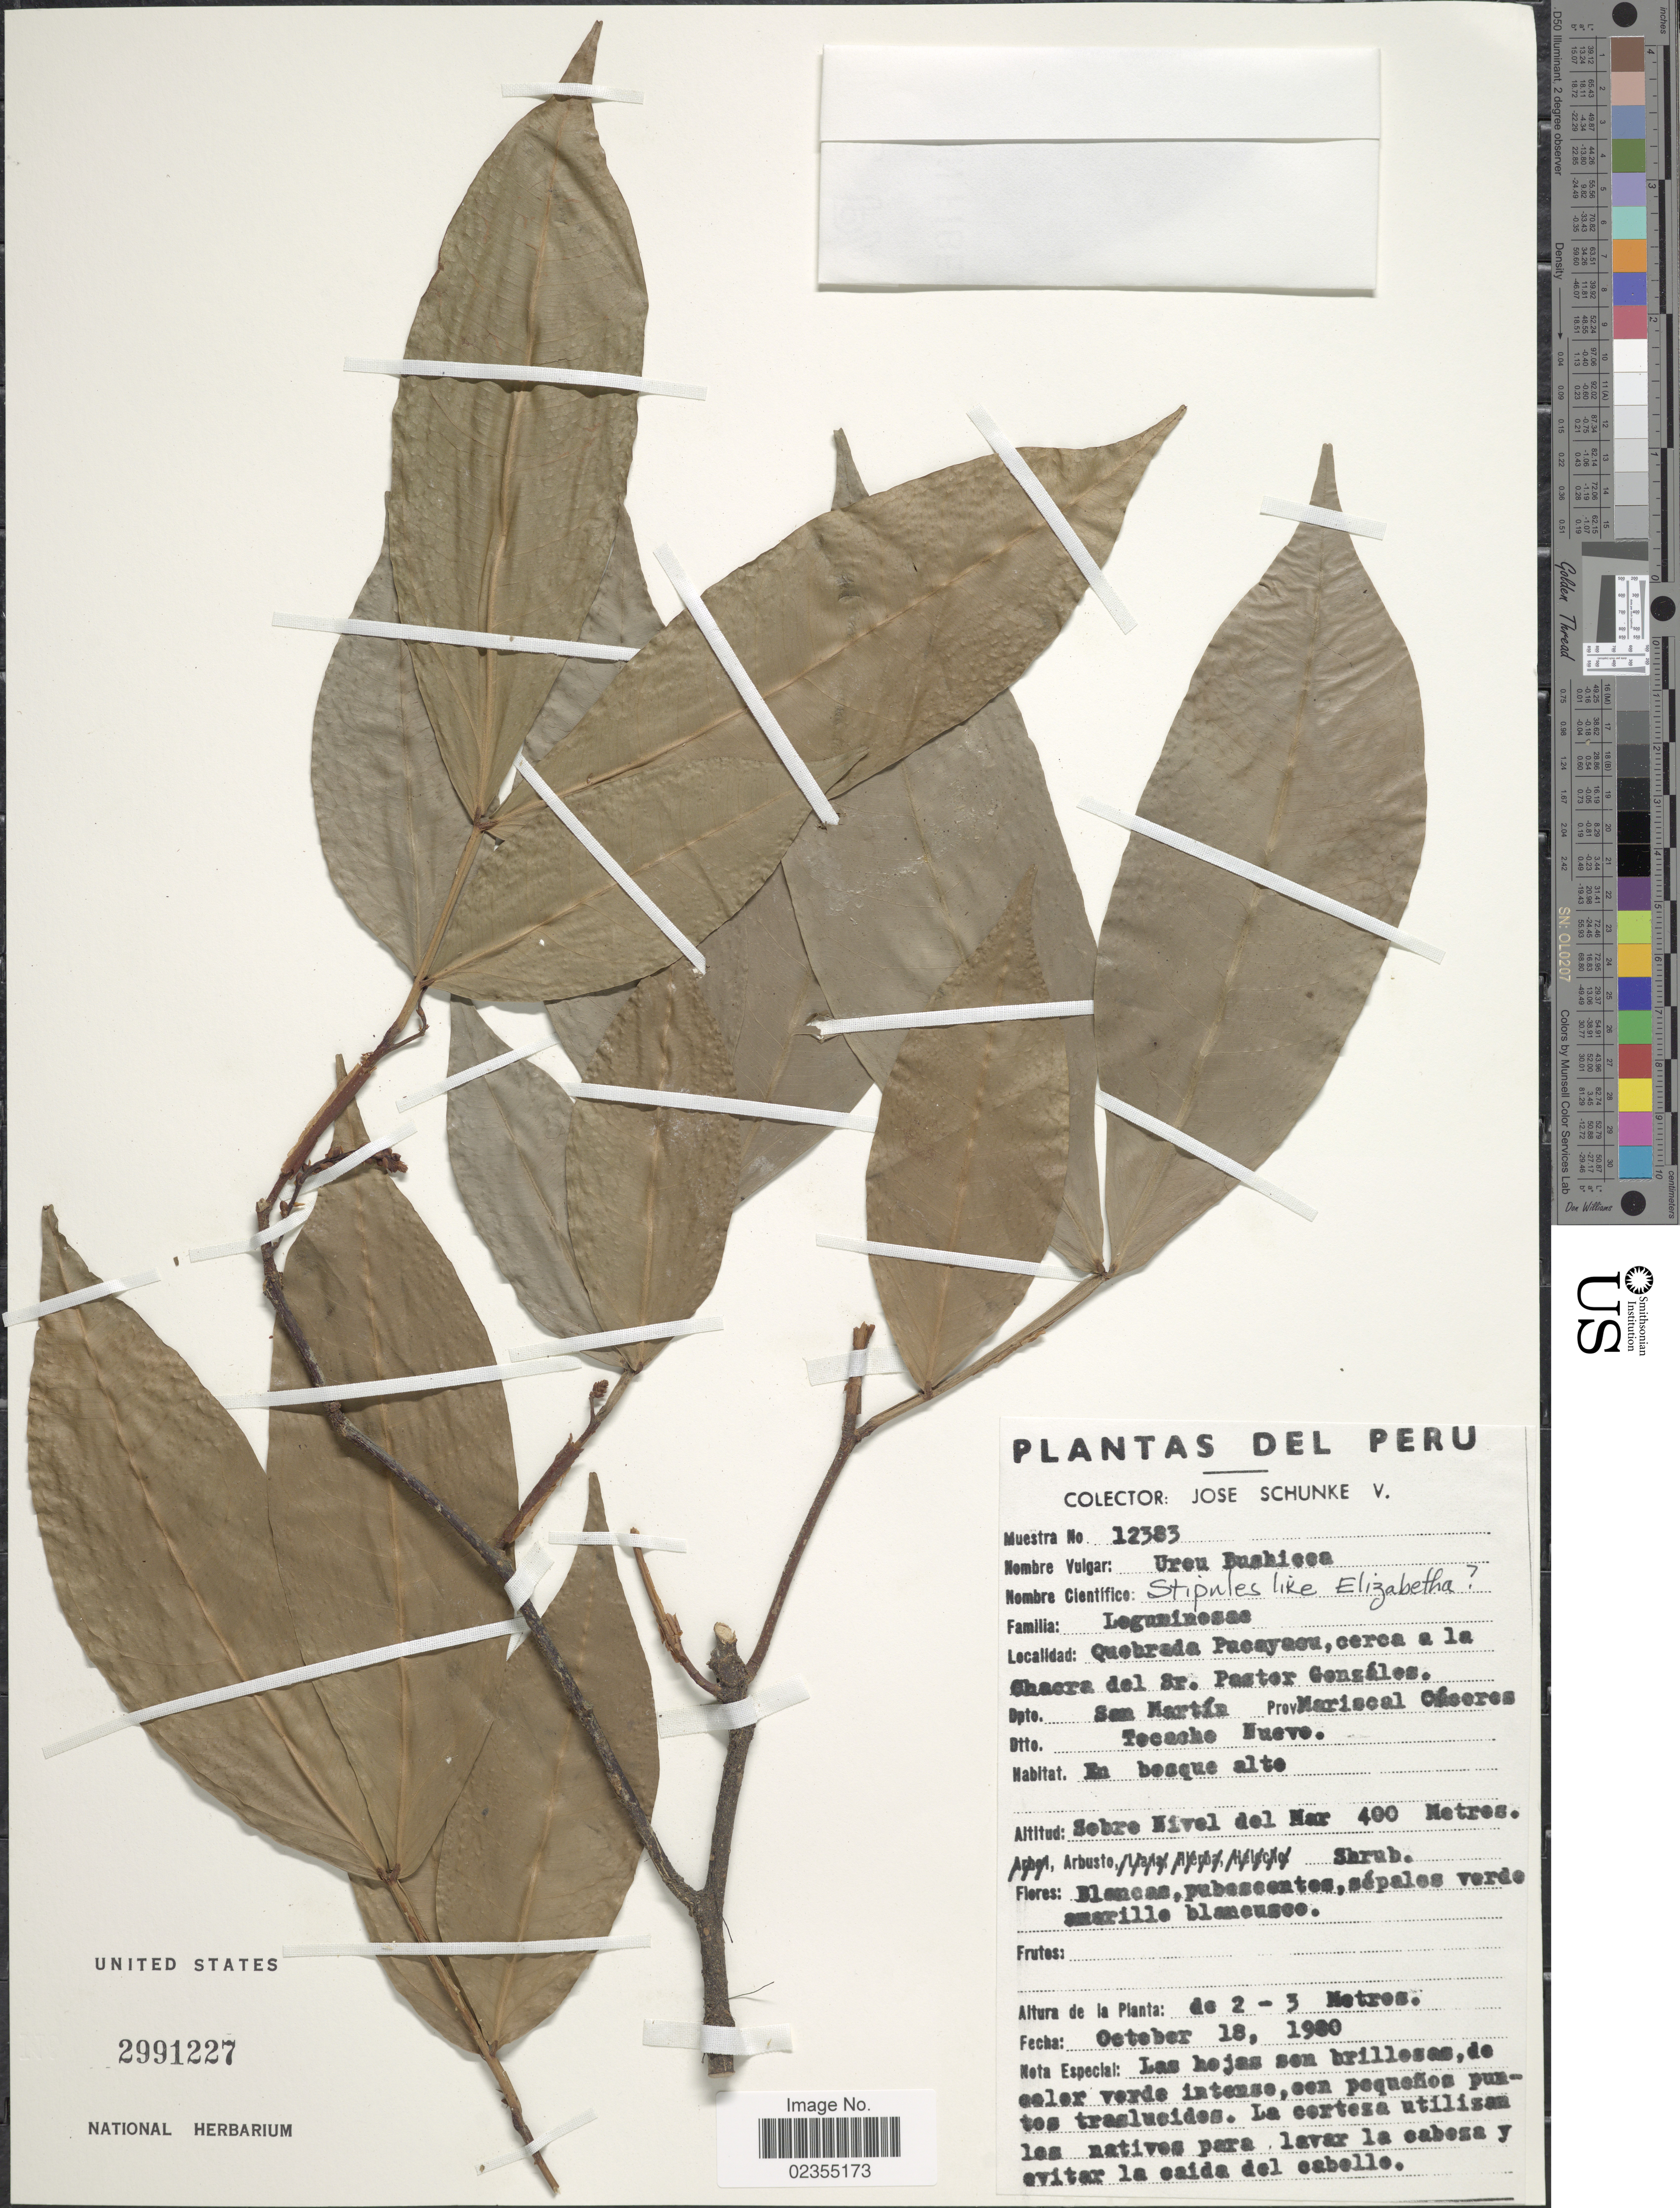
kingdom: Plantae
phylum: Tracheophyta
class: Magnoliopsida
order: Fabales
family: Fabaceae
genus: Macrolobium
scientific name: Macrolobium sp. nov.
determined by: Trujillo, A. M.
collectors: J. Schunke Vigo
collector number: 12383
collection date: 1980-10-18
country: Peru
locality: Quebrada Pucayacu, cerca a la Chacra del Sr. Pastor Gonzáles. Dpto. San Martía. Prov. Mariscal Cineres. Dtto. Tecache Nueve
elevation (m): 400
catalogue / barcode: US 2991227